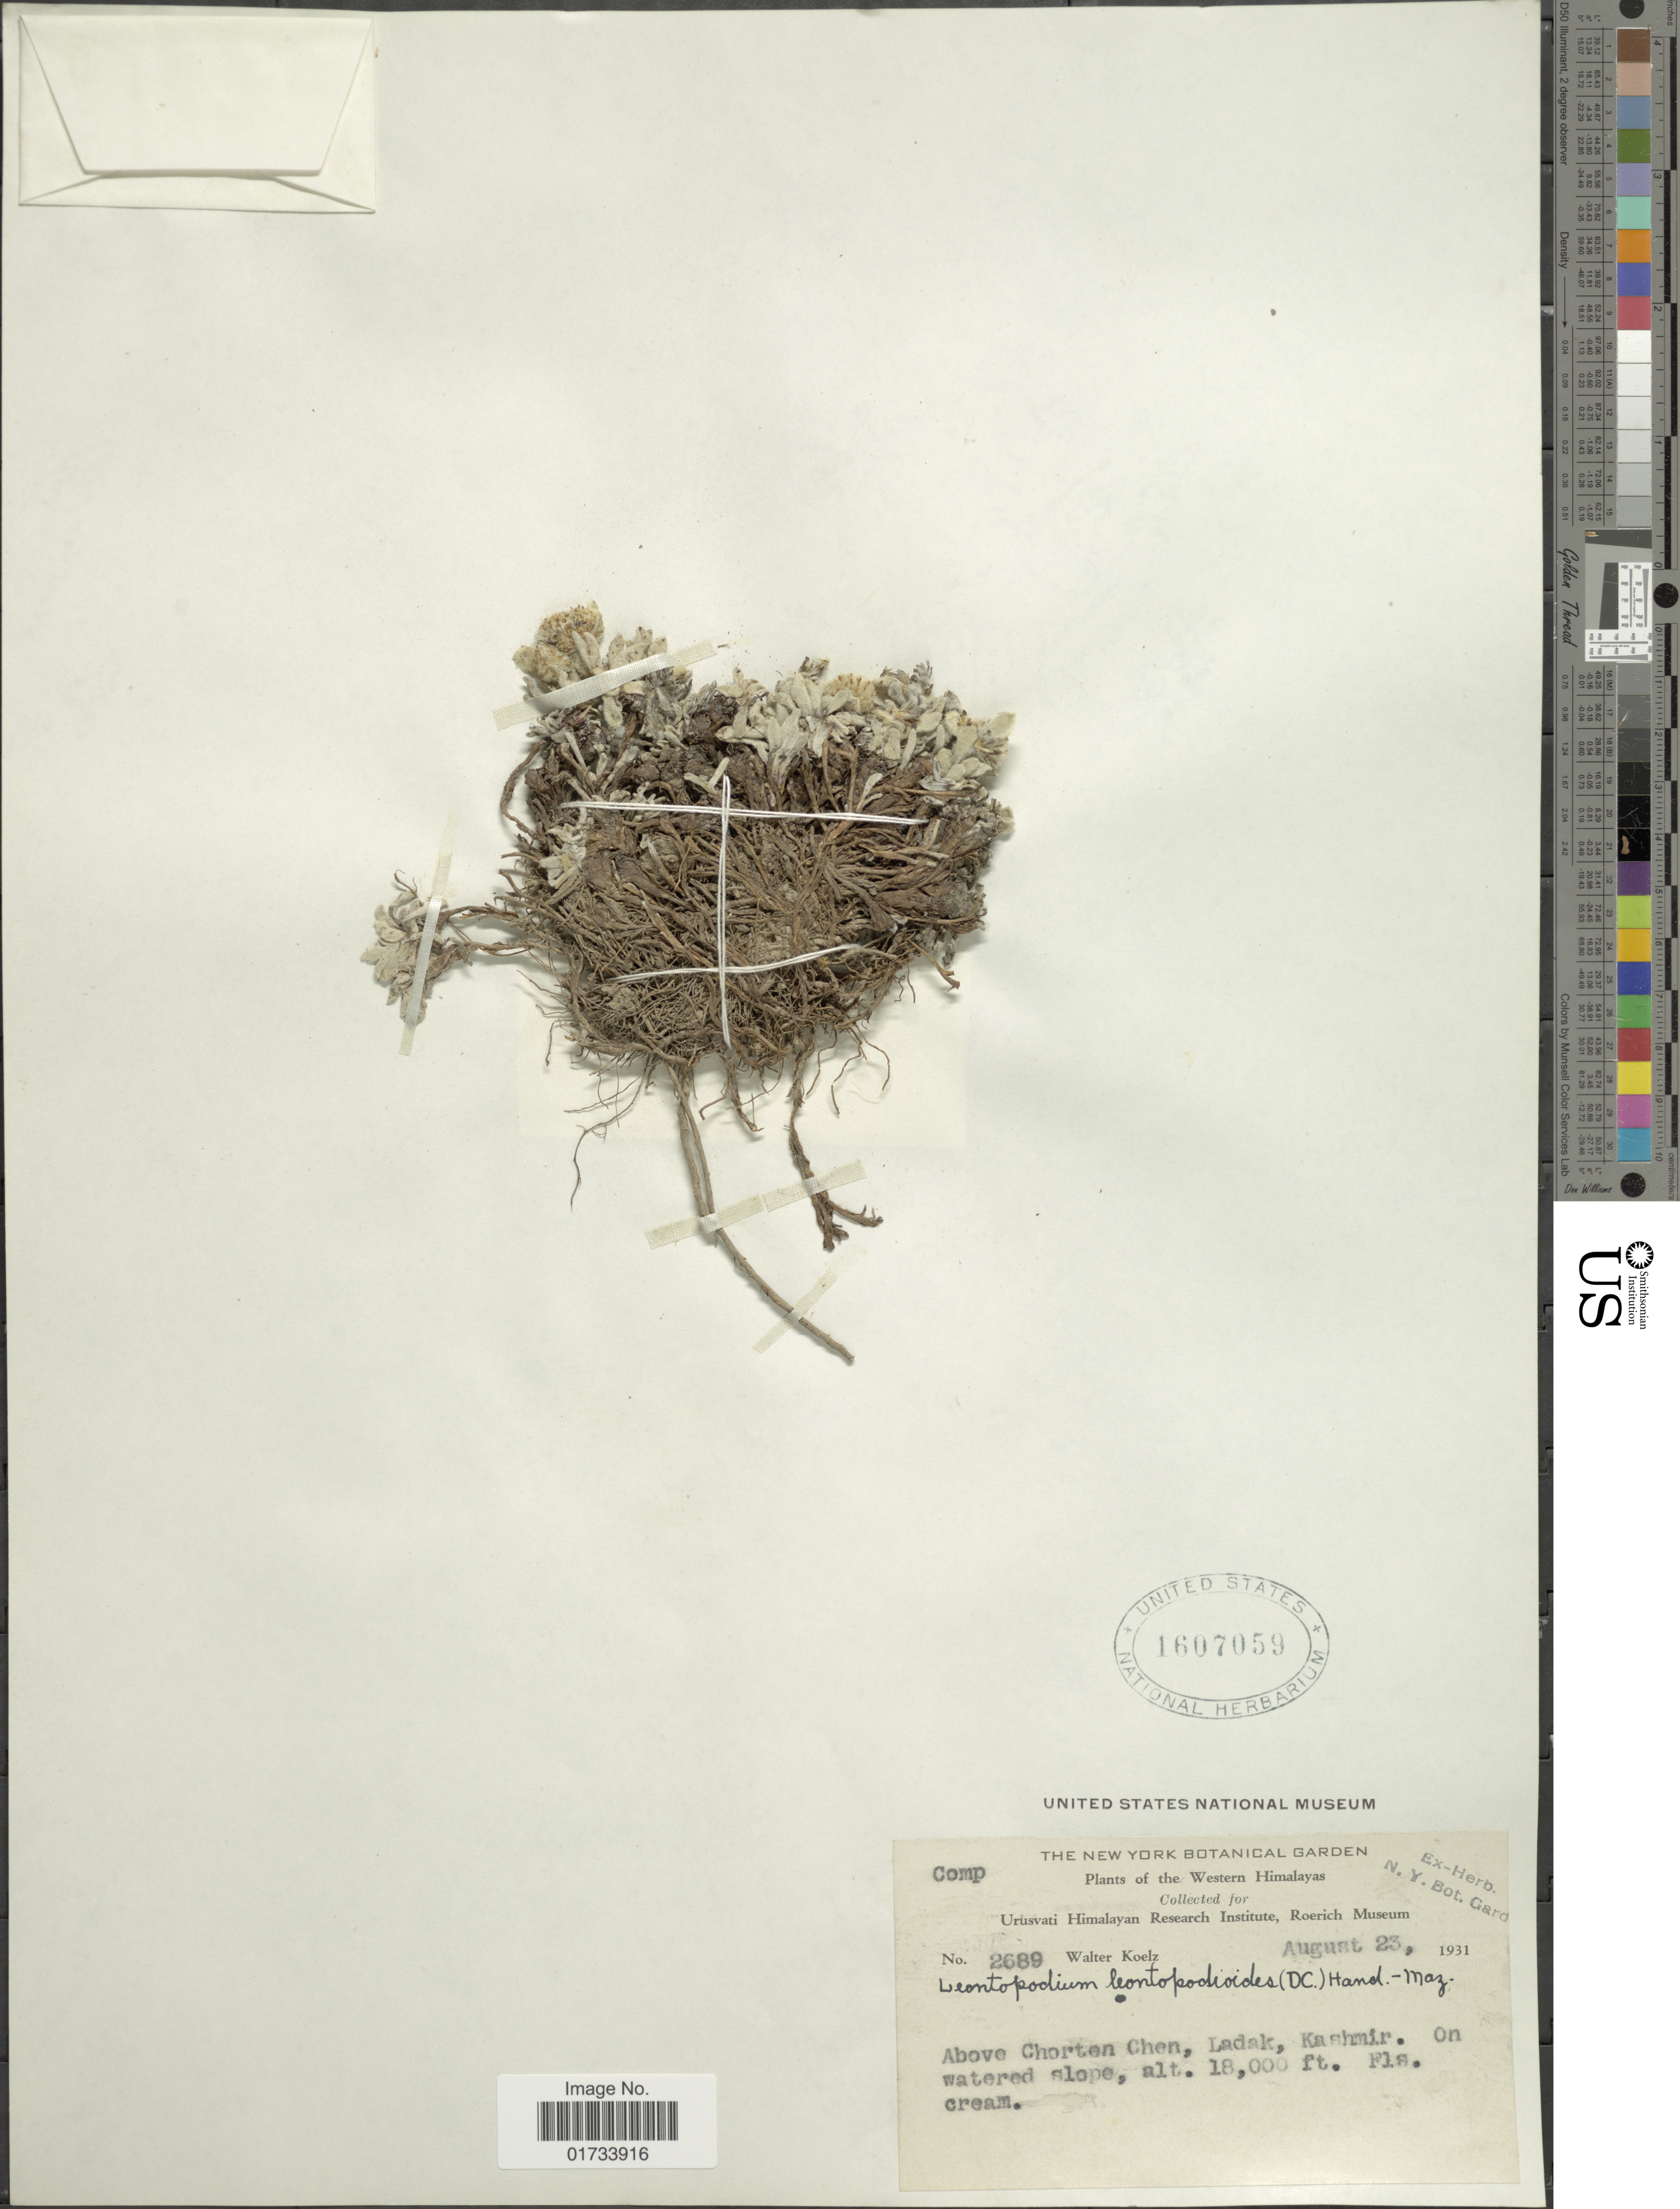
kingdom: Plantae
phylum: Tracheophyta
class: Magnoliopsida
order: Asterales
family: Asteraceae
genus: Leontopodium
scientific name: Leontopodium pusillum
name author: (Beauverd) Hand.-Mazz.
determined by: Chen, Y. S.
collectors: W. N. Koelz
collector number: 2689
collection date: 1931-08-23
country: India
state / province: Ladakh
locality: Western Himalaya, above Chorten, Ladak, Kashmir, on watered slope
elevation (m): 5486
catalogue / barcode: US 1607059